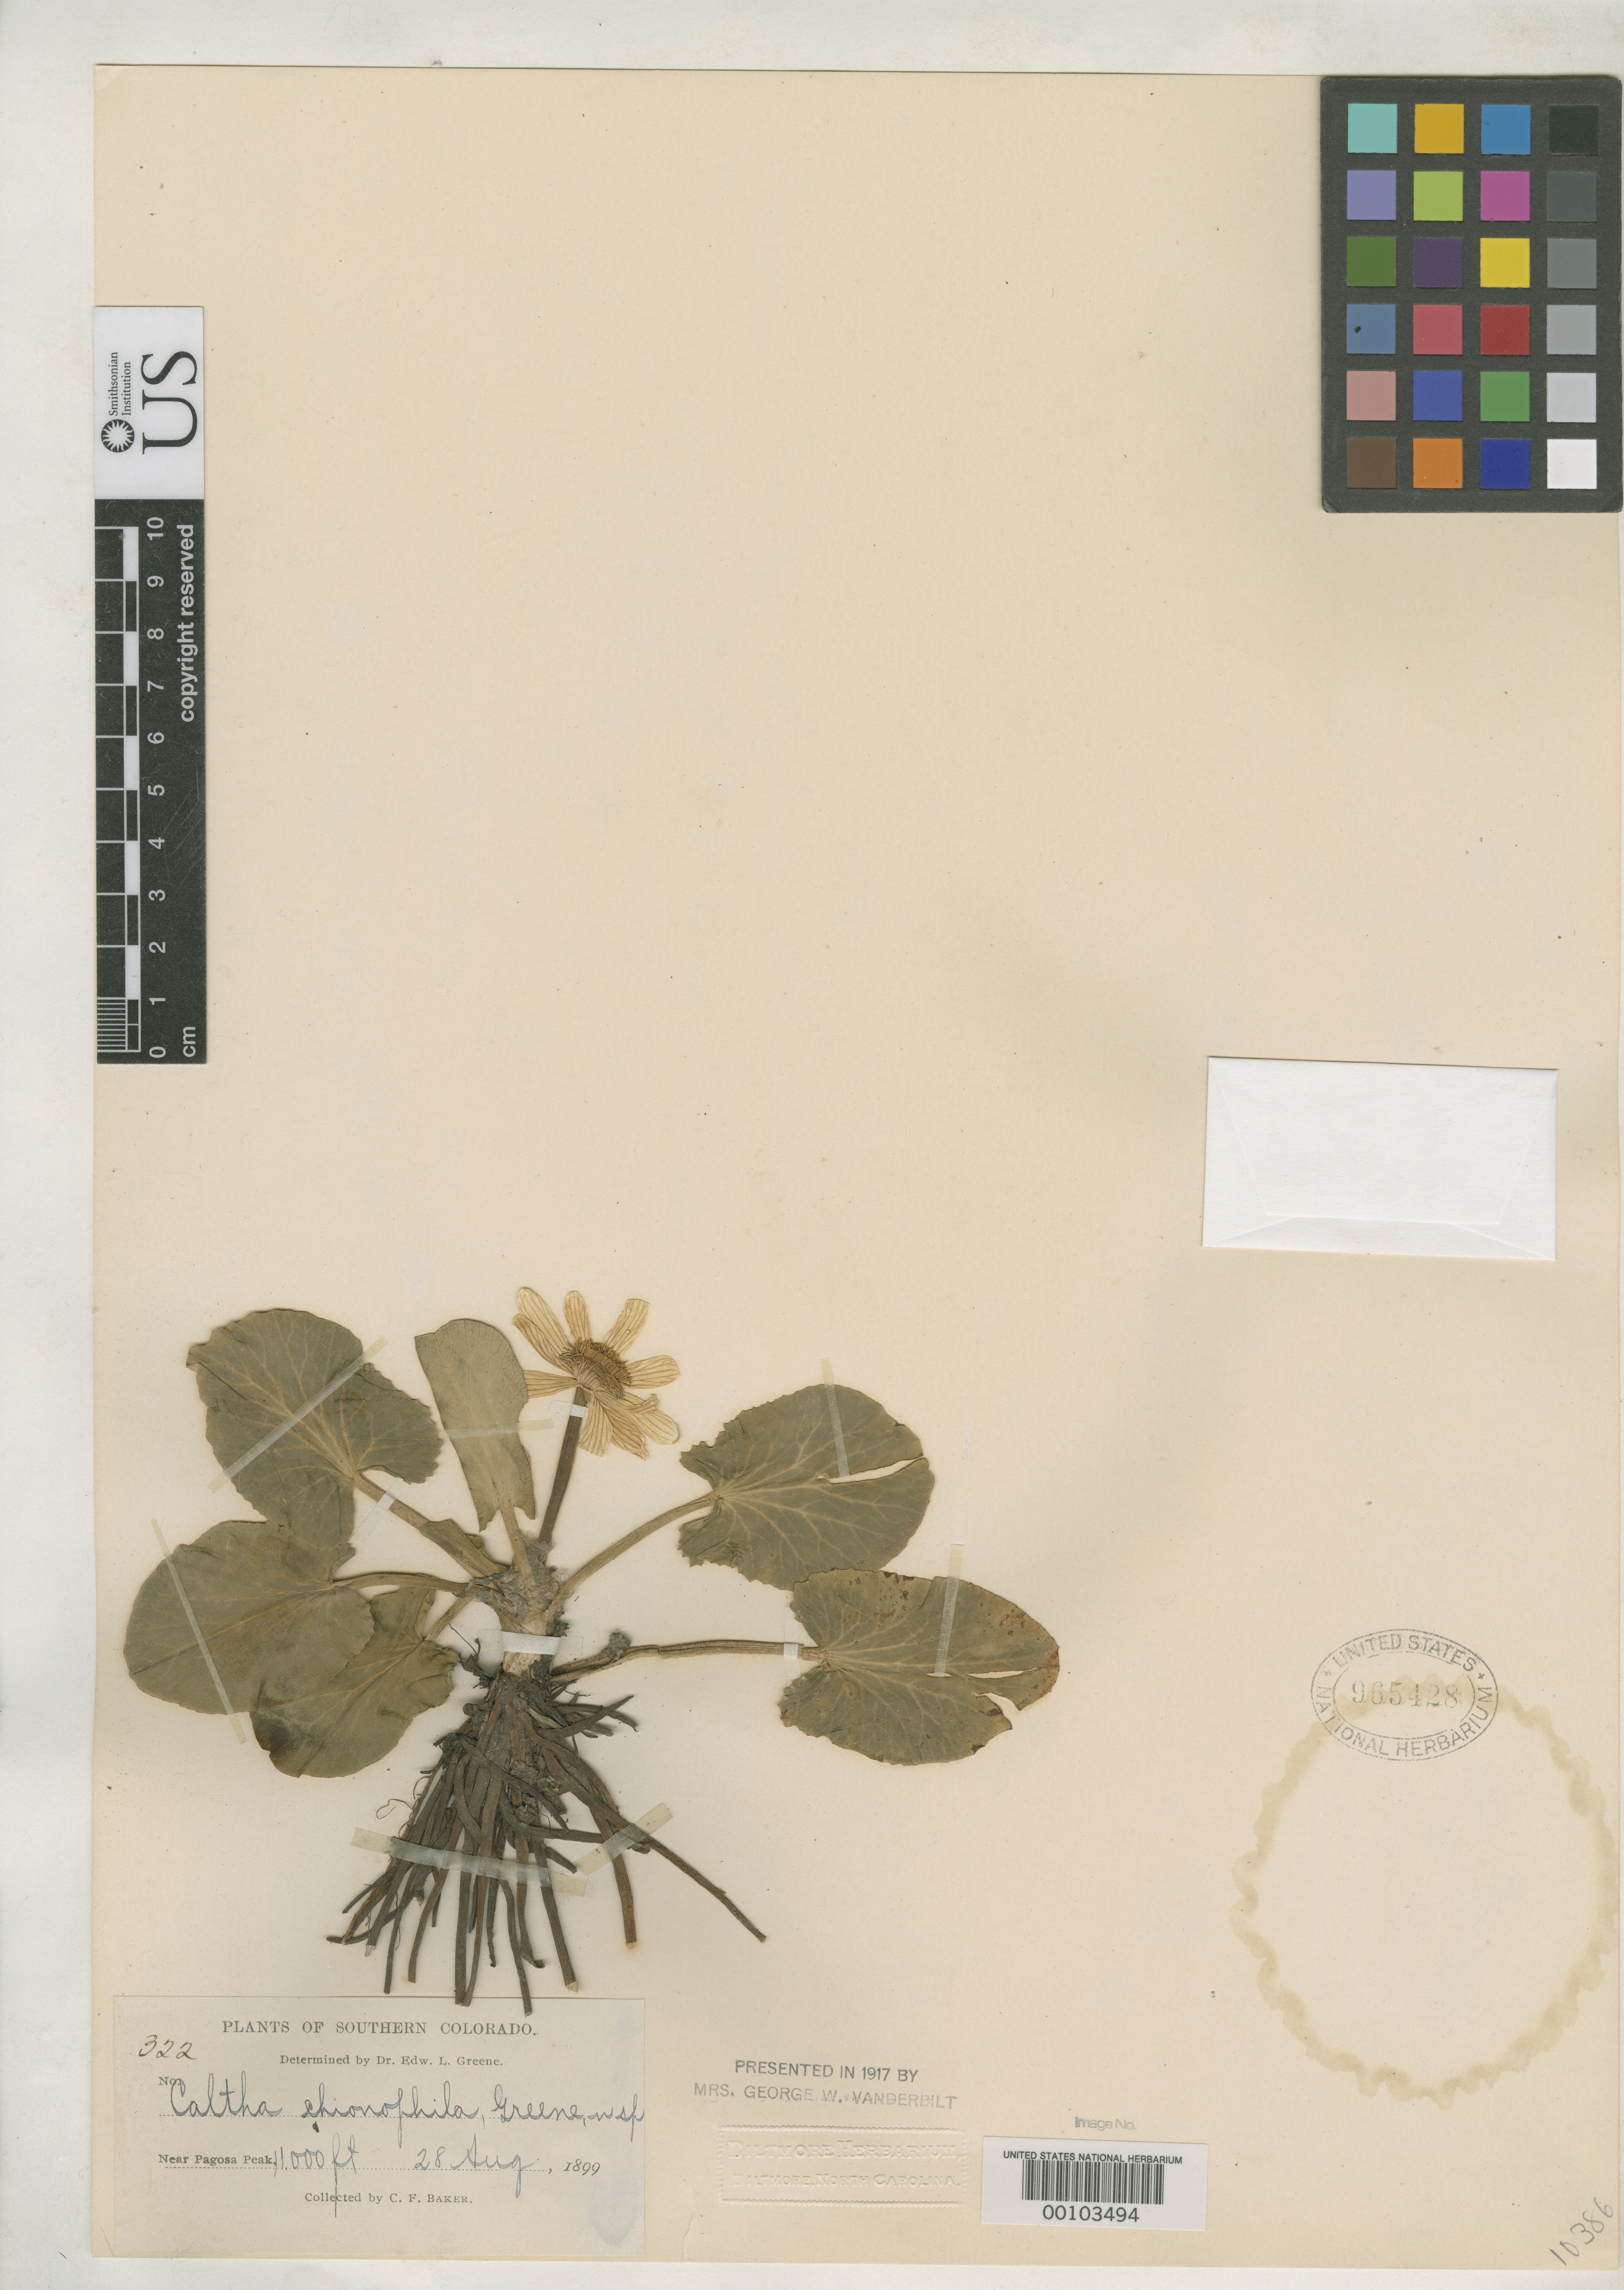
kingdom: Plantae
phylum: Tracheophyta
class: Magnoliopsida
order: Ranunculales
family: Ranunculaceae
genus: Caltha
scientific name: Caltha chionophila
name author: Greene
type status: Syntype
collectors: C. F. Baker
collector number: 322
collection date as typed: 28 Aug 1899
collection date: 1899-08-28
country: United States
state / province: Colorado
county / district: Mineral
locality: Near Pagosa Peak.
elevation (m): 3353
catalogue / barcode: US 965428